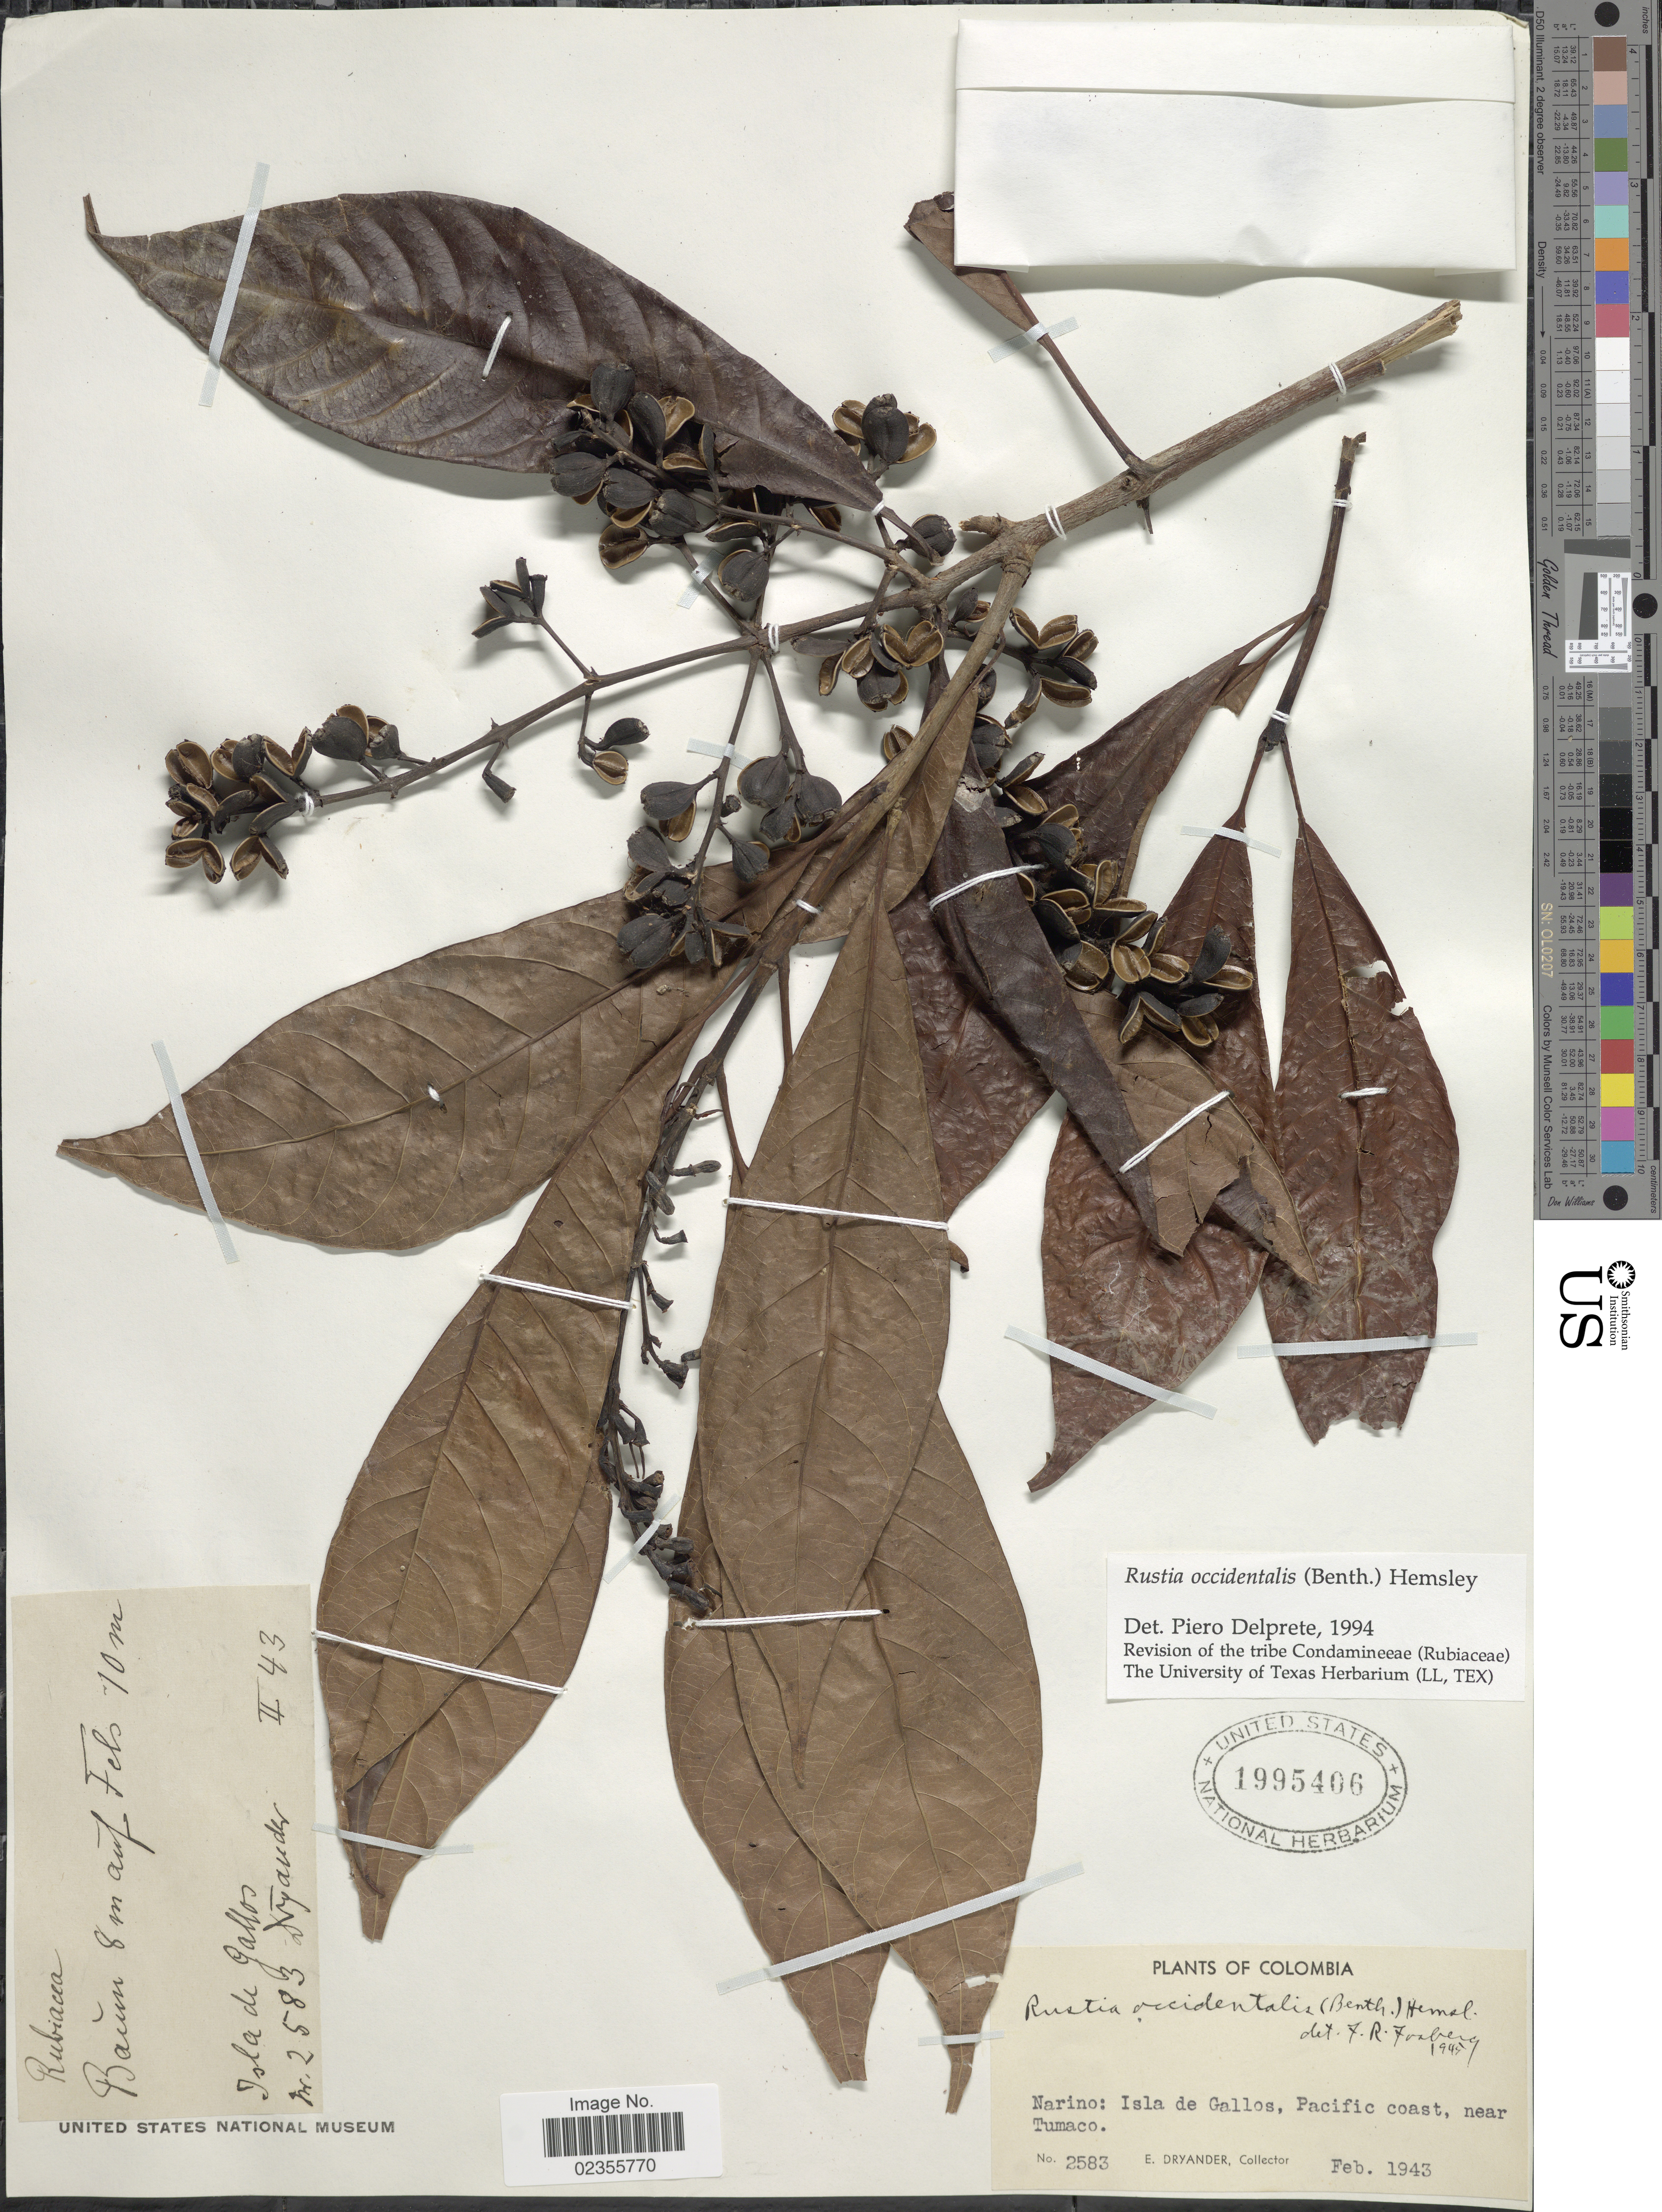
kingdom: Plantae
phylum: Tracheophyta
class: Magnoliopsida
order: Gentianales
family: Rubiaceae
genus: Rustia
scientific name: Rustia occidentalis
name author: (Benth.) Hemsl.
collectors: E. Dryander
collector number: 2583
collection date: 1943-02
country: Colombia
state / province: Nariño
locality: Isla de Gallos, Pacific Coast, near Tumaco, Baum 8 m auf Fels 70 m. [unsure placement]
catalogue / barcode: US 1995406